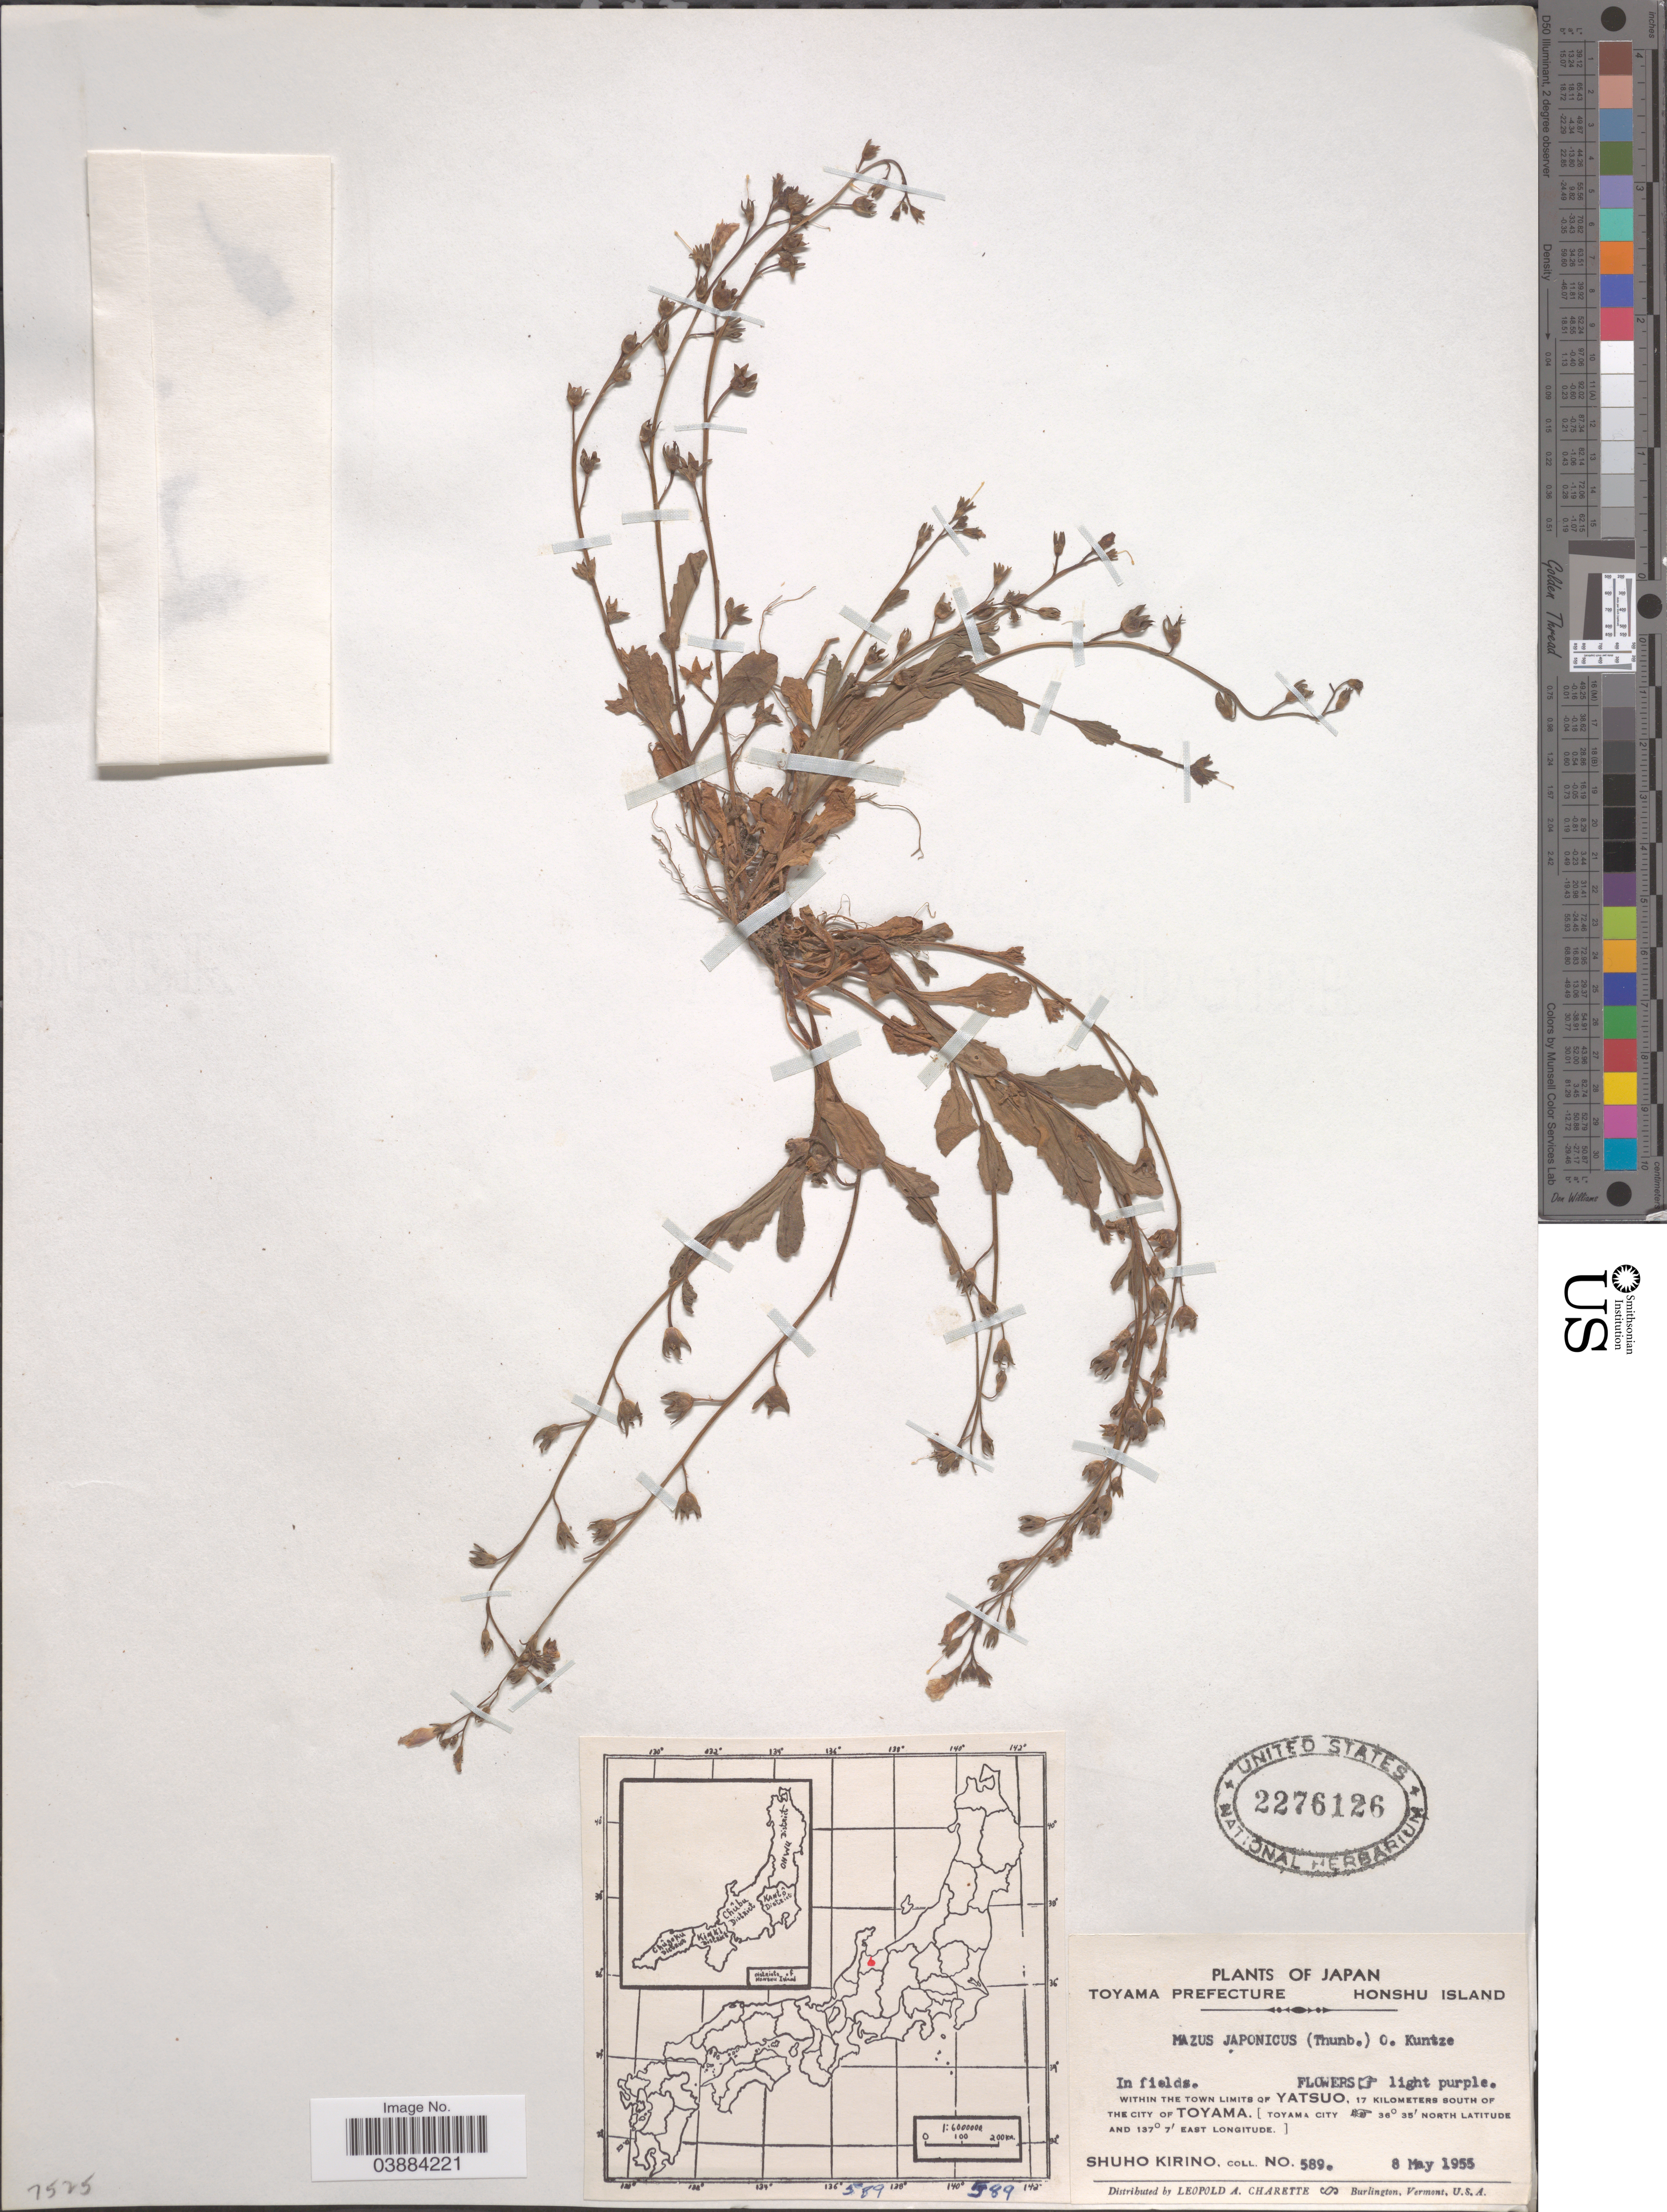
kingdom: Plantae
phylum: Tracheophyta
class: Magnoliopsida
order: Lamiales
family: Mazaceae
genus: Mazus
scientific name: Mazus pumilus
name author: (Burm. f.) Steenis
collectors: S. Kirino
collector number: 589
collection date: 1955-05-08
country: Japan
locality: Toyama Prefecture. Honshu Island. Within the town limits of Yatsuo, 17 kilometers south of the city of Toyama. [Toyama City].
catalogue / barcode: US 2276126